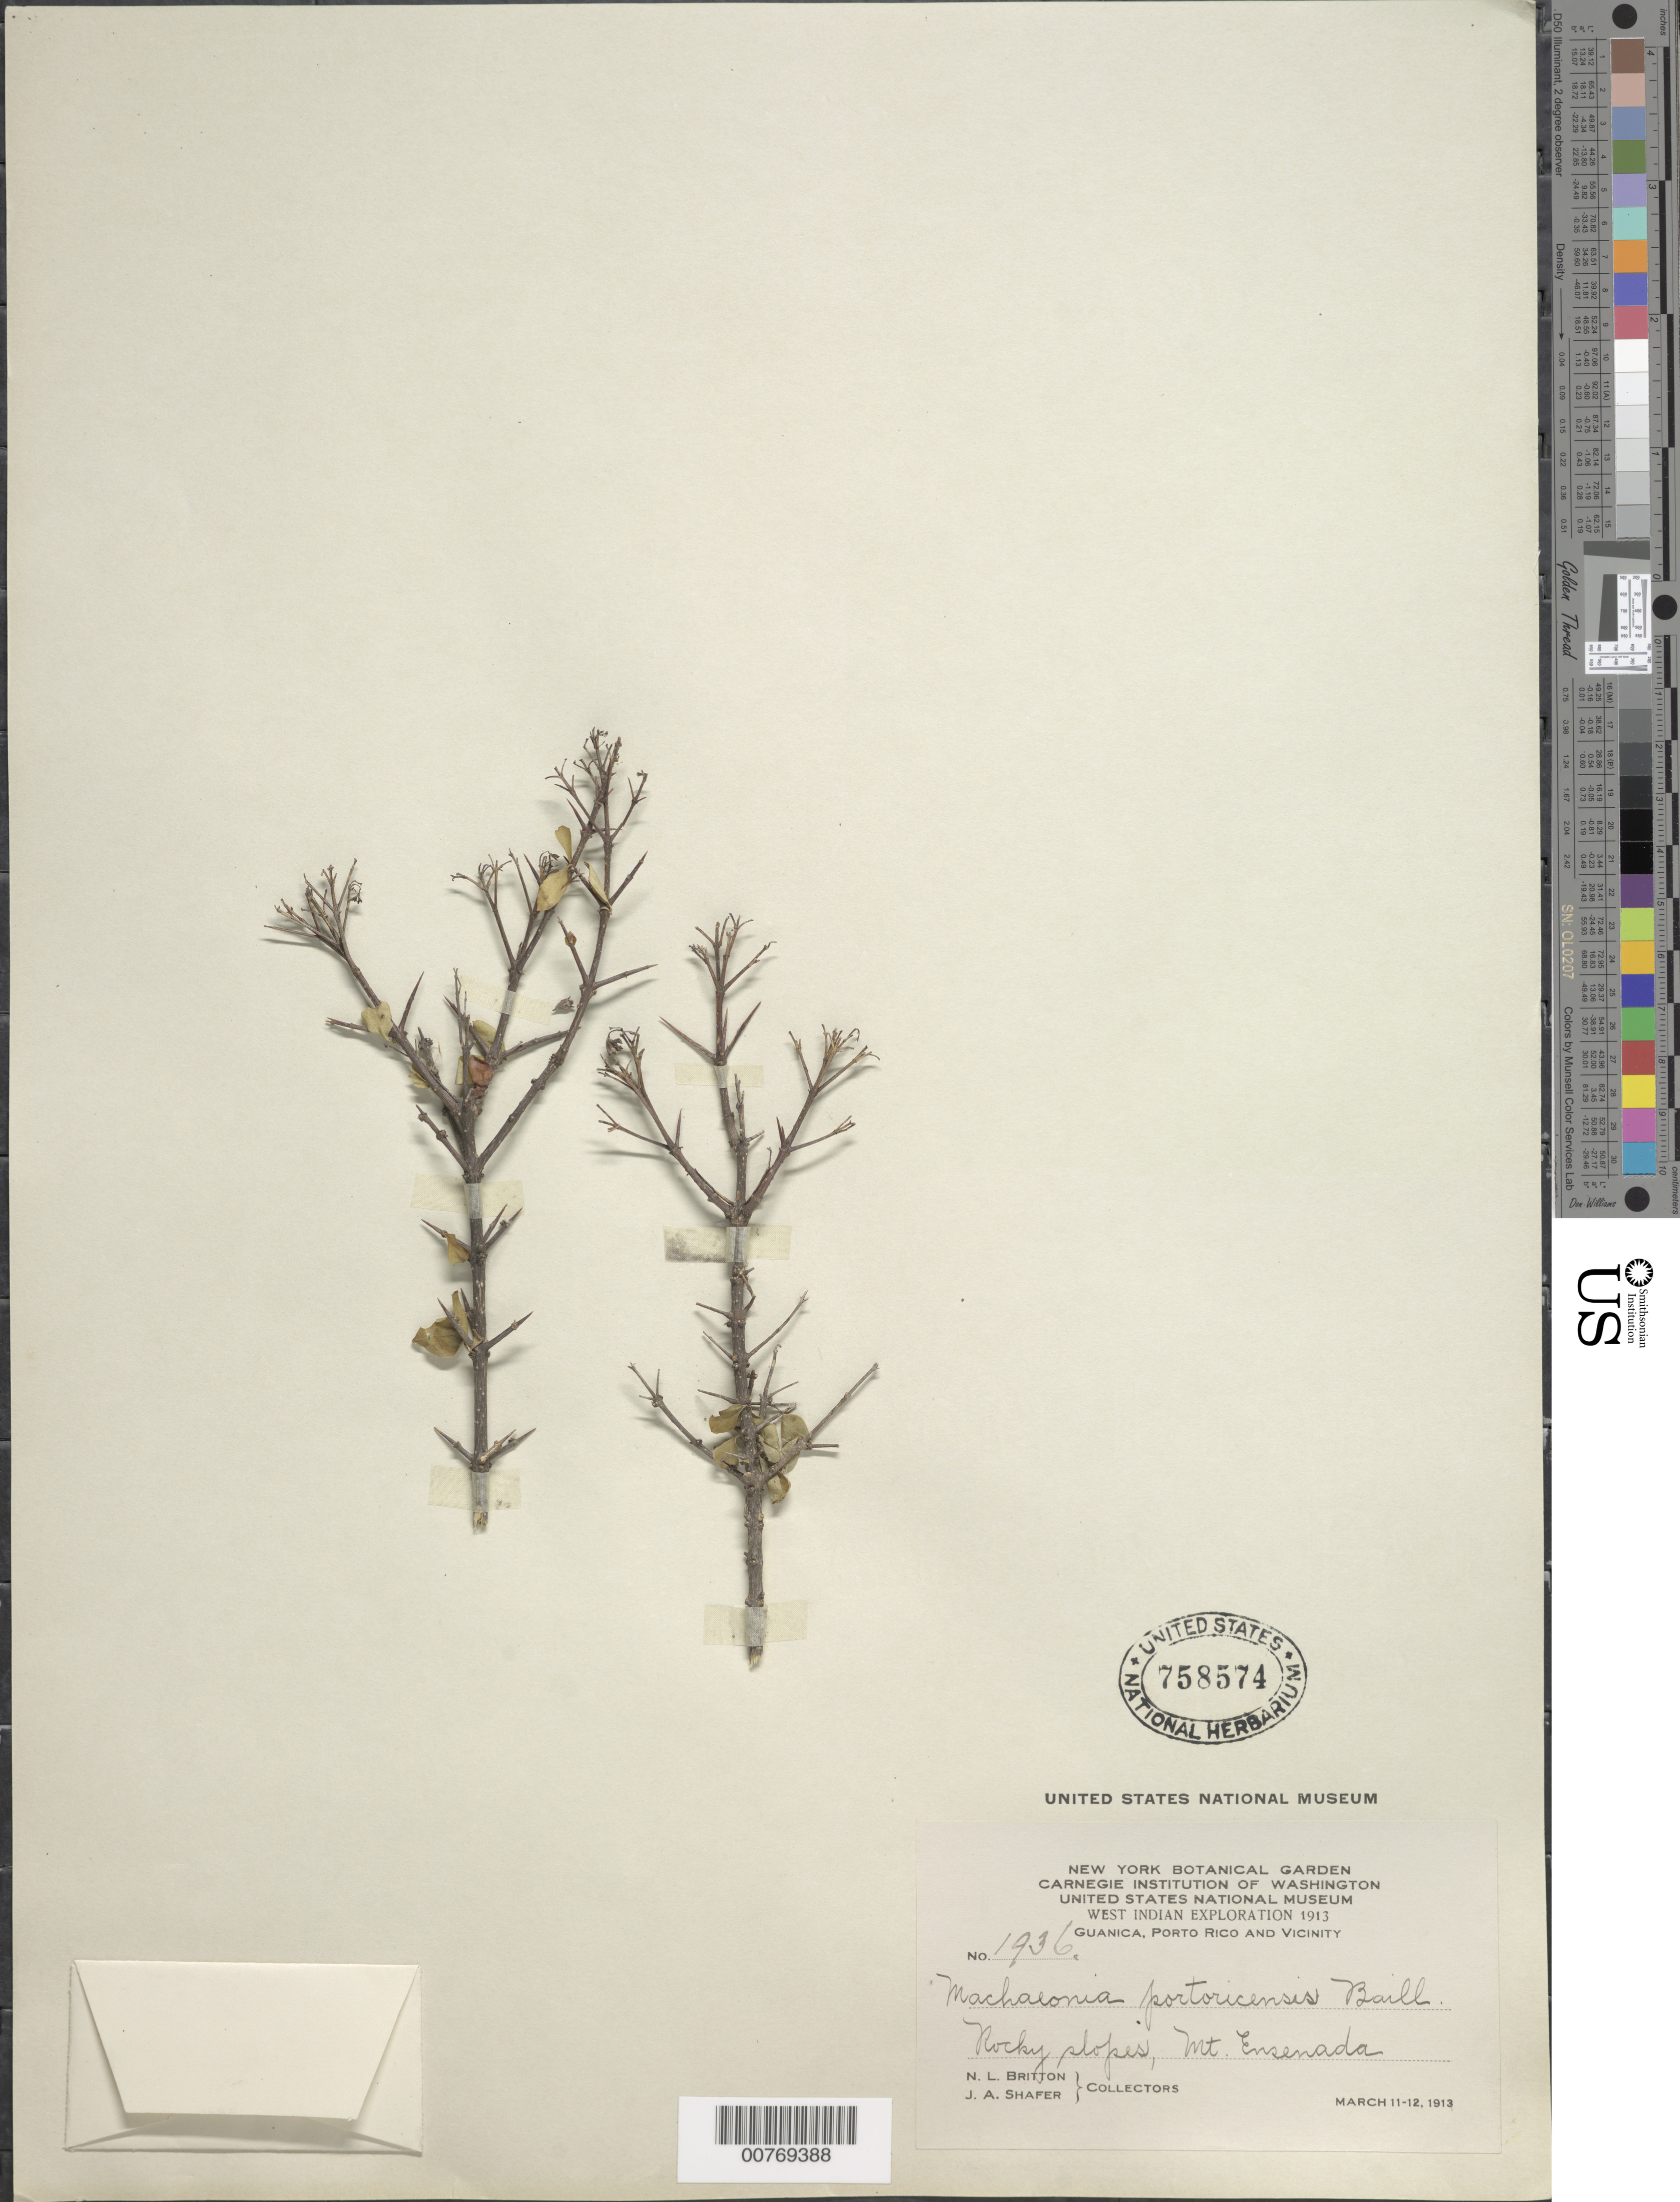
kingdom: Plantae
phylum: Tracheophyta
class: Magnoliopsida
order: Gentianales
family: Rubiaceae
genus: Machaonia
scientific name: Machaonia portoricensis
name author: Baill.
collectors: N. Britton & J. A. Shafer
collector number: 1936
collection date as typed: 11 Mar 1913 to 12 Mar 1913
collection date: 1913-03-11/1913-03-12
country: Puerto Rico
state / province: Guánica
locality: Guánica, rocky slopes Mt. Ensenada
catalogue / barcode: US 758574